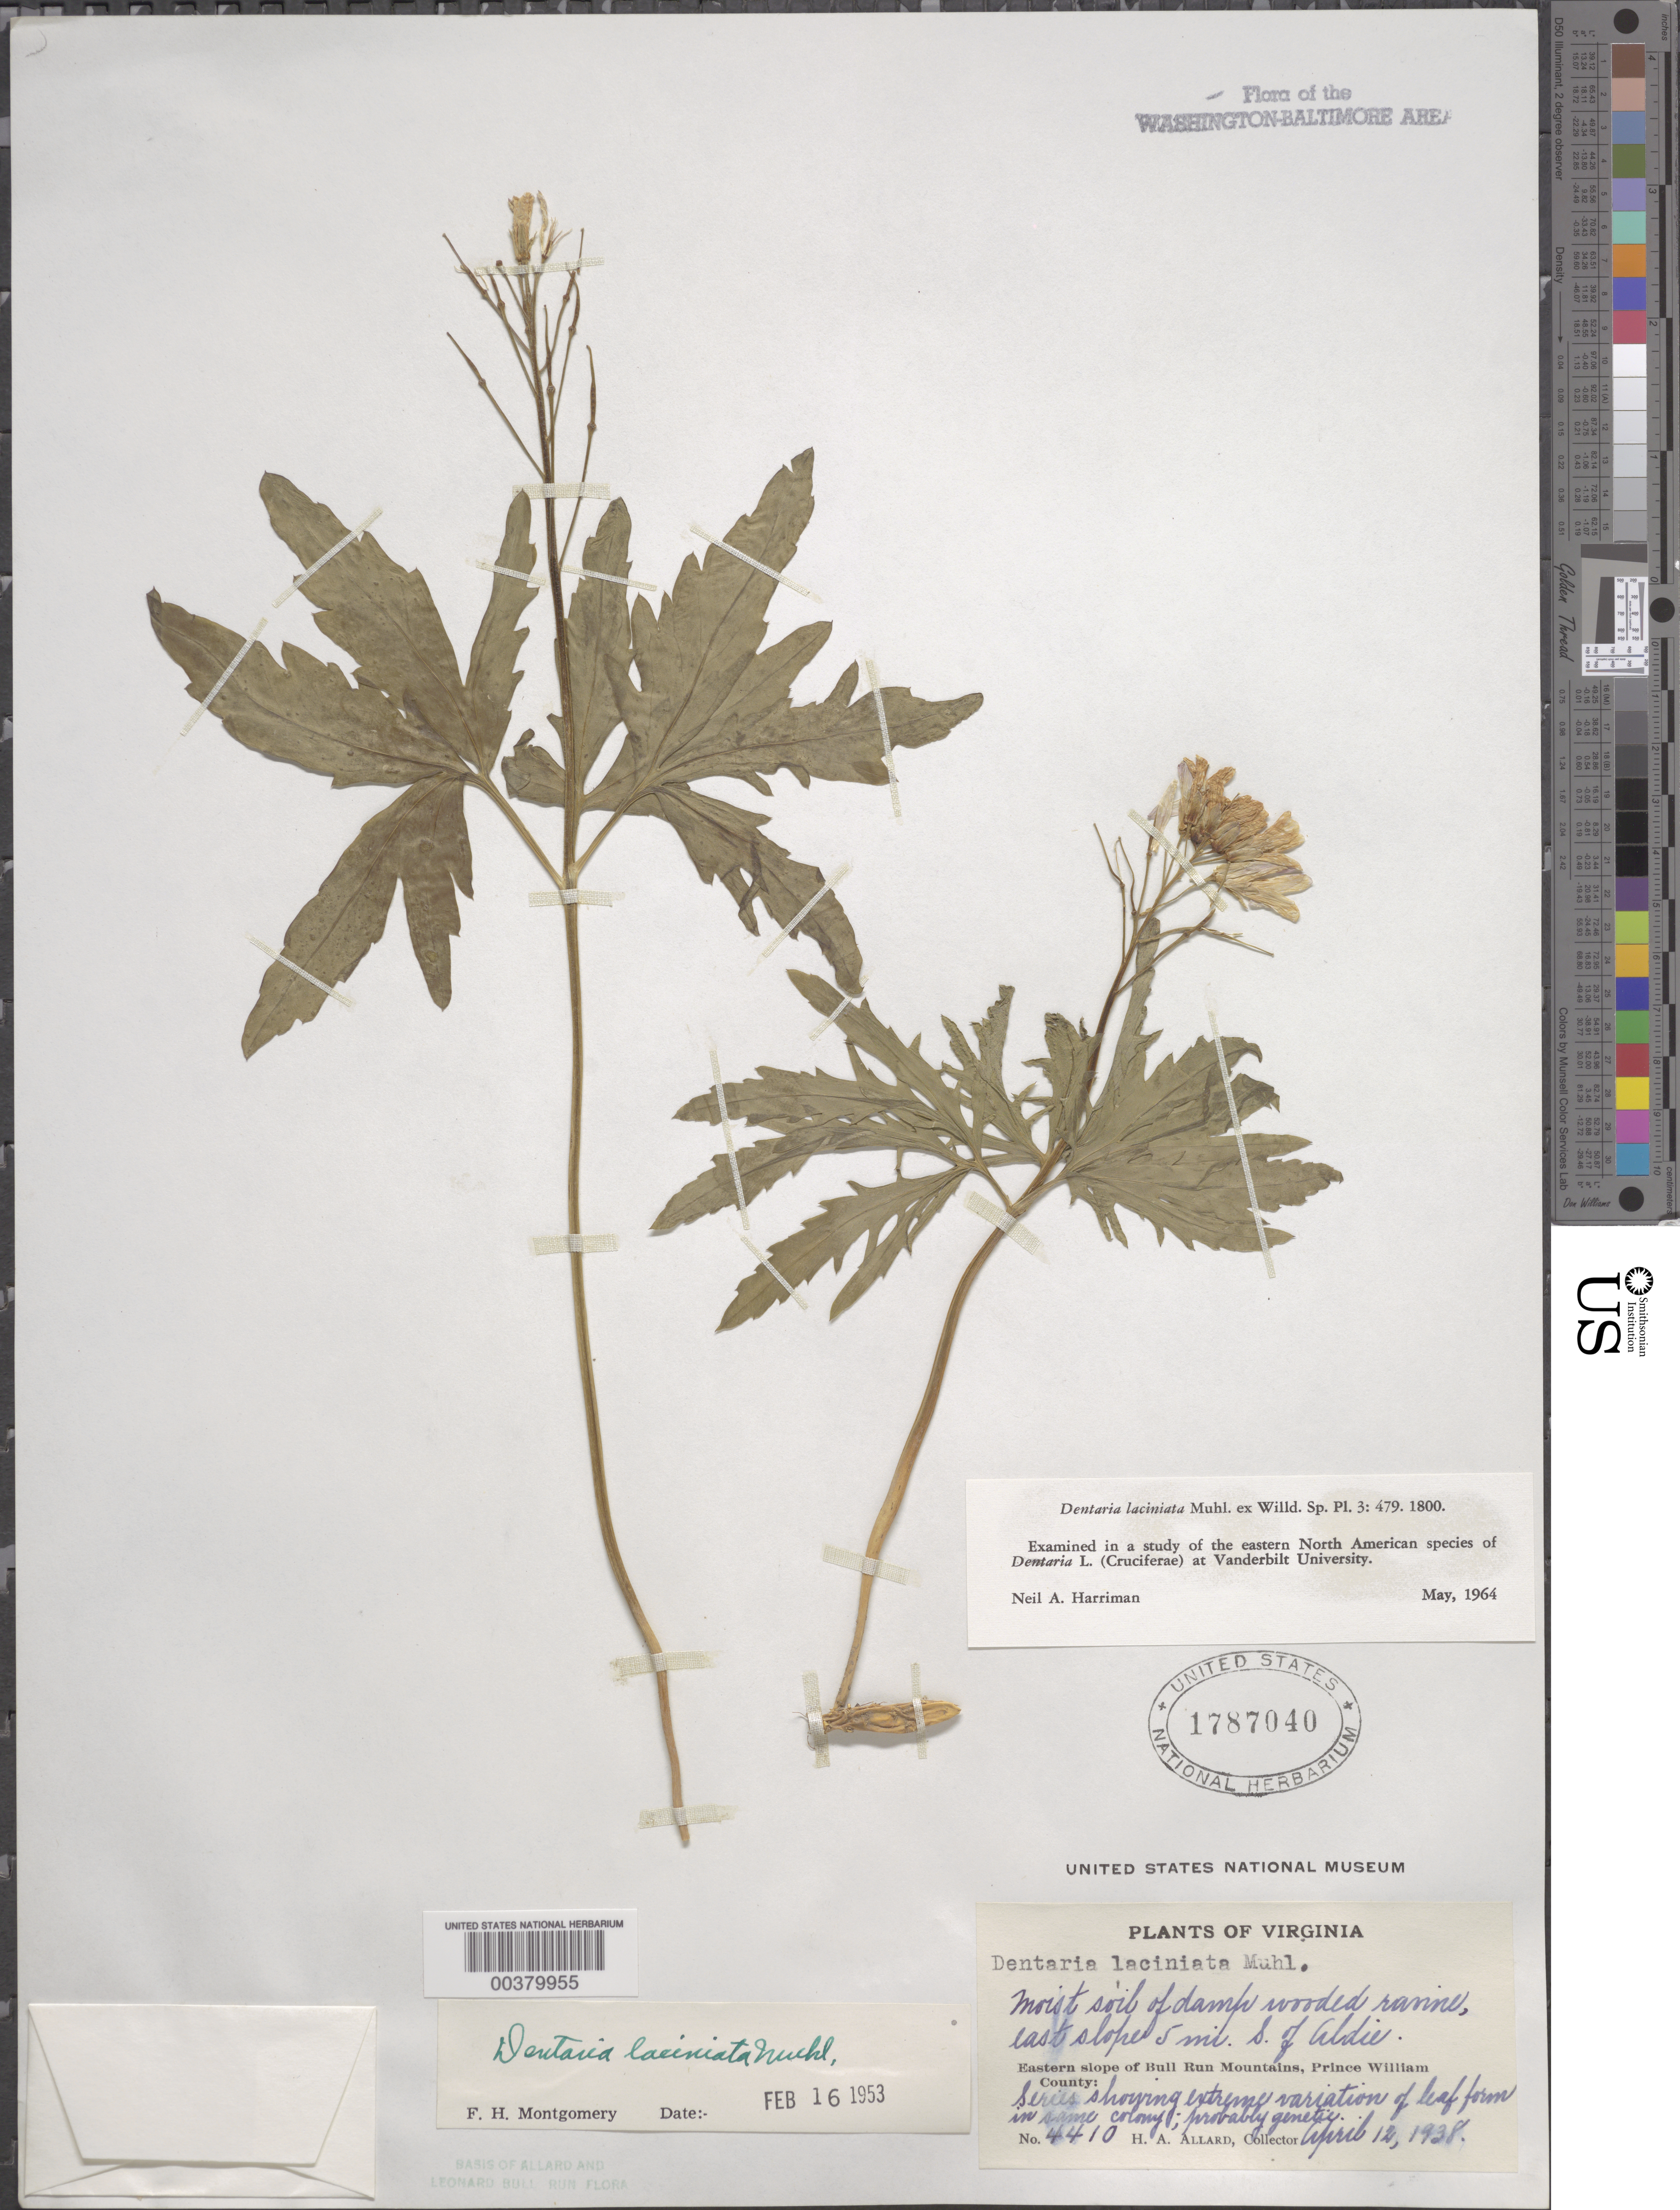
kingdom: Plantae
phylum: Tracheophyta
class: Magnoliopsida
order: Brassicales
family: Brassicaceae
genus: Cardamine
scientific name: Cardamine concatenata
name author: (Michx.) Sw.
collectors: H. A. Allard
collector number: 4410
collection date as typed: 12 Apr 1938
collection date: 1938-04-12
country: United States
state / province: Virginia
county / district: Prince William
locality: South of Aldie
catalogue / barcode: US 1787040